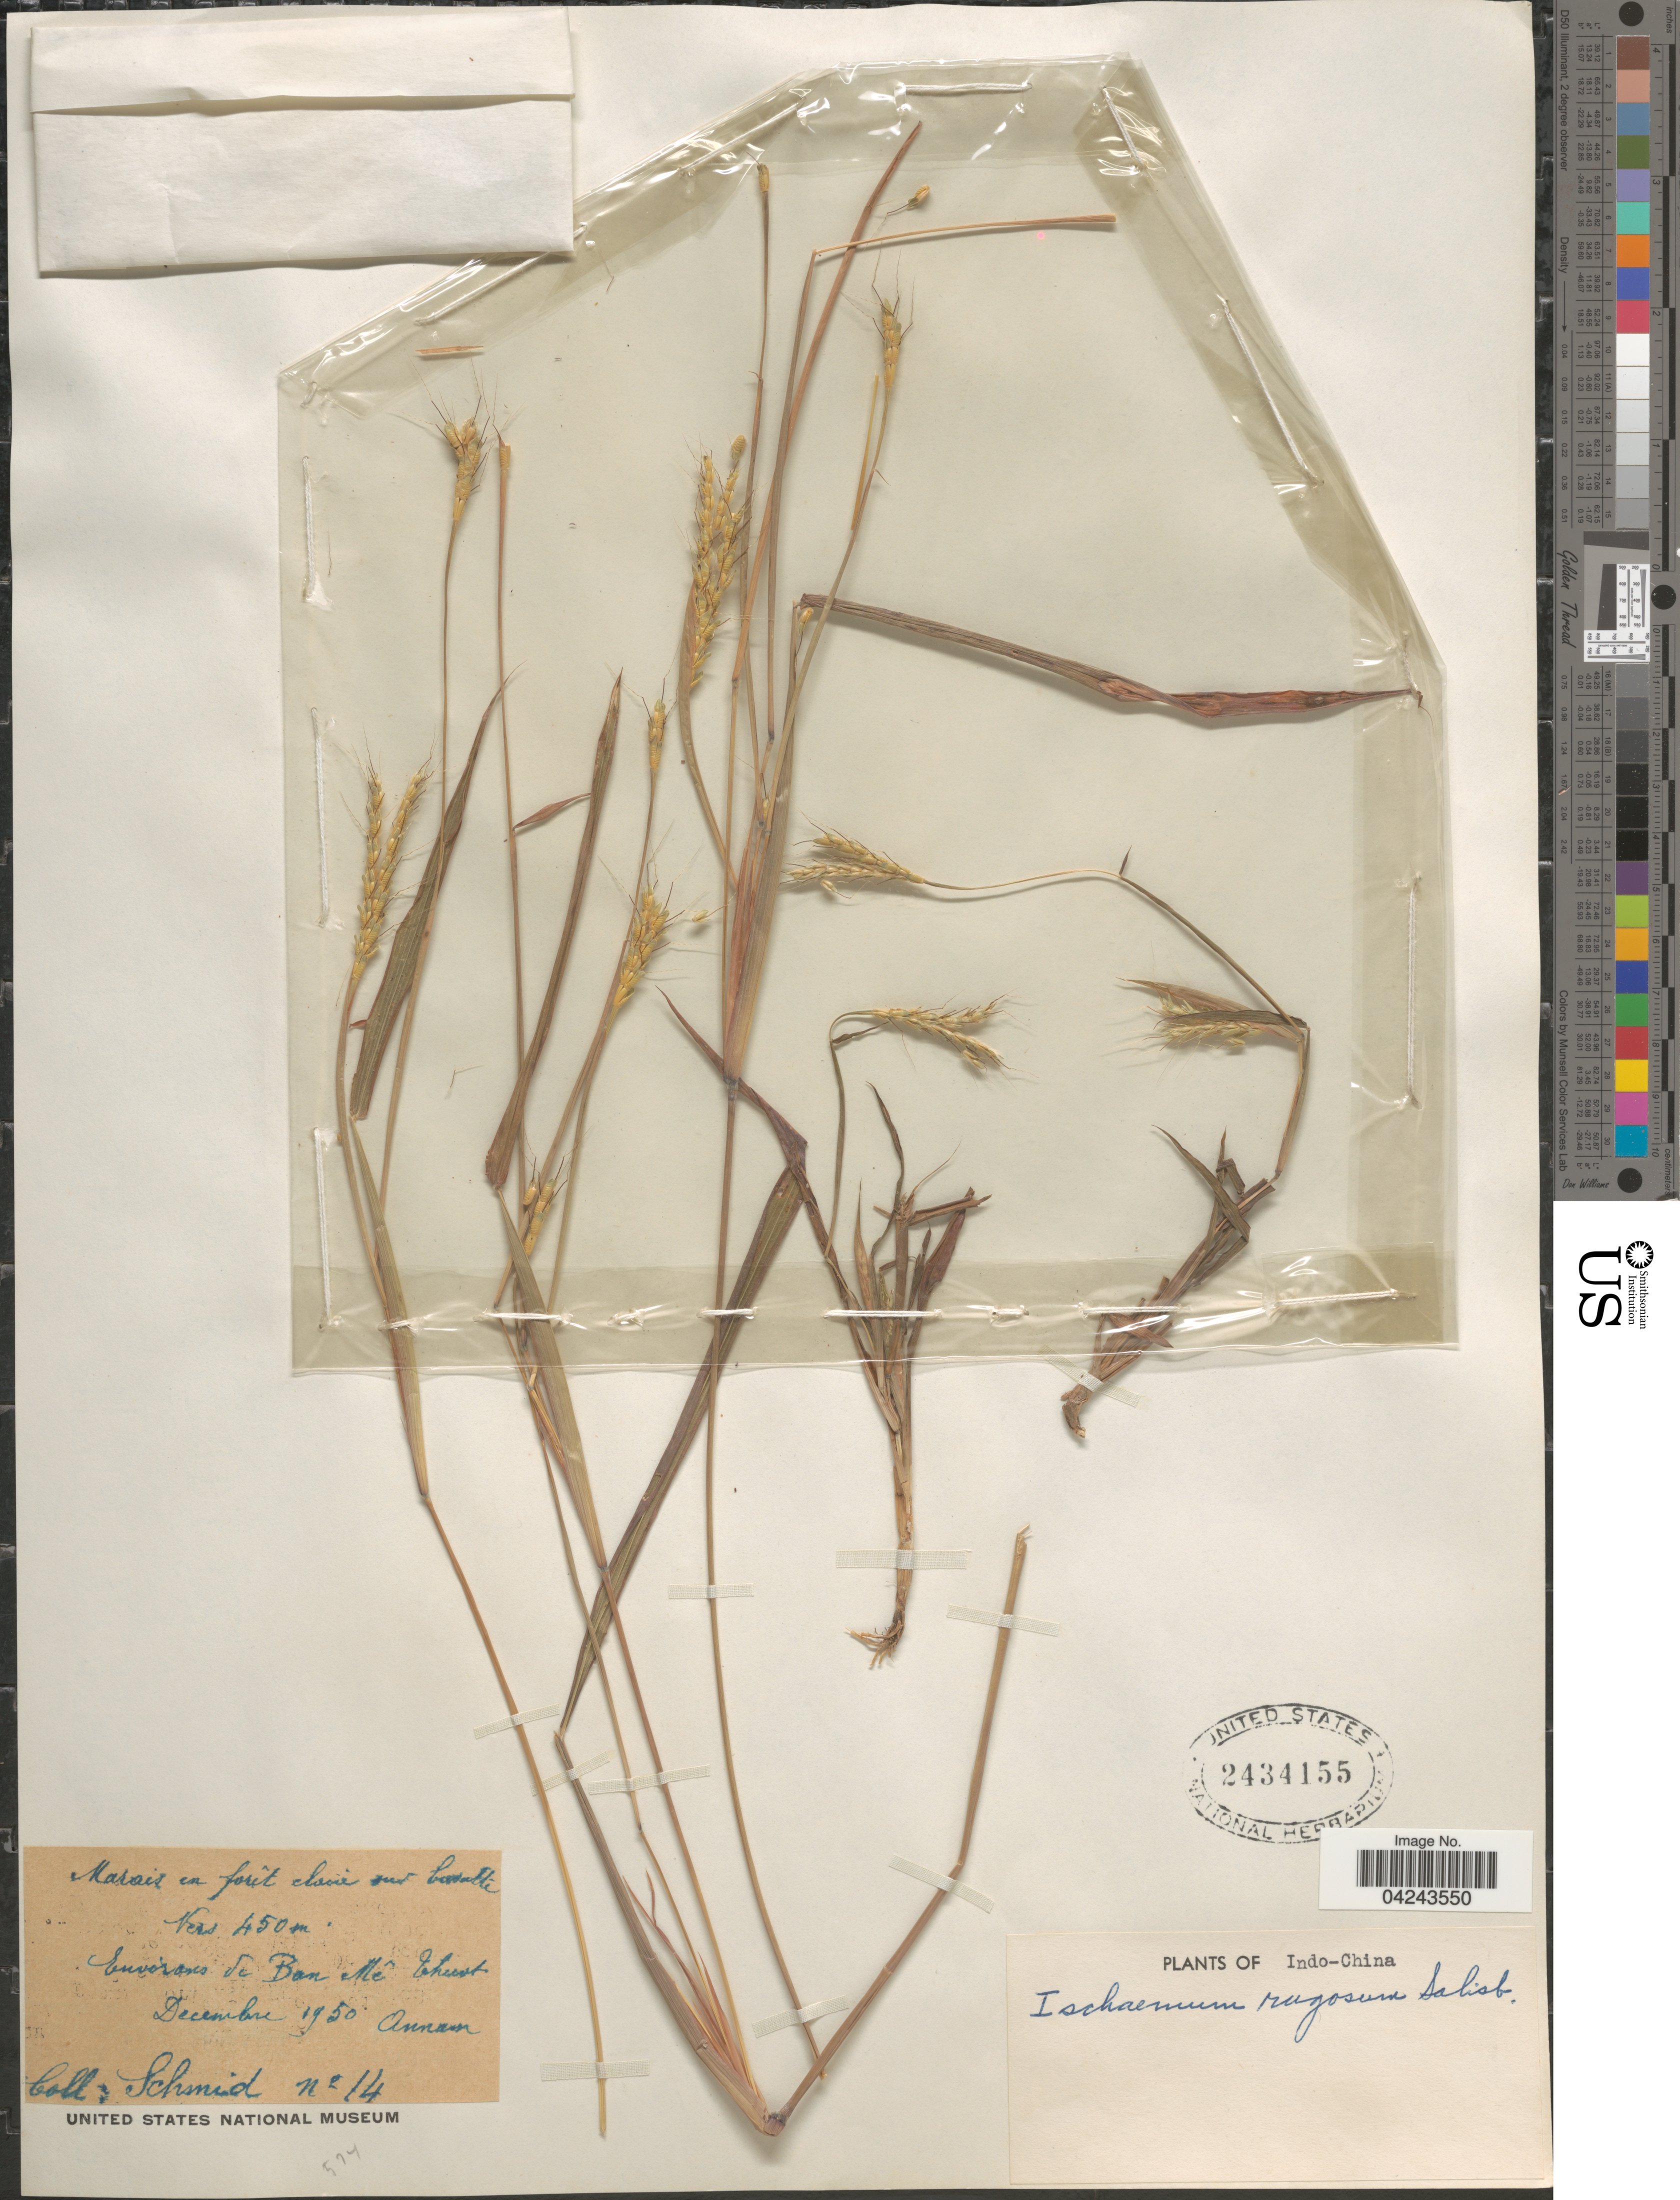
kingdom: Plantae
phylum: Tracheophyta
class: Liliopsida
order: Poales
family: Poaceae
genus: Ischaemum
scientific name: Ischaemum rugosum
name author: Salisb.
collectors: Schmid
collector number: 14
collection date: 1950-12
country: Vietnam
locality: Indo-China. Marais en forêt clarie sur [illegible text]. Environs de Ban Mê Thuot. Annam.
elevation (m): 450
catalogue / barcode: US 2434155